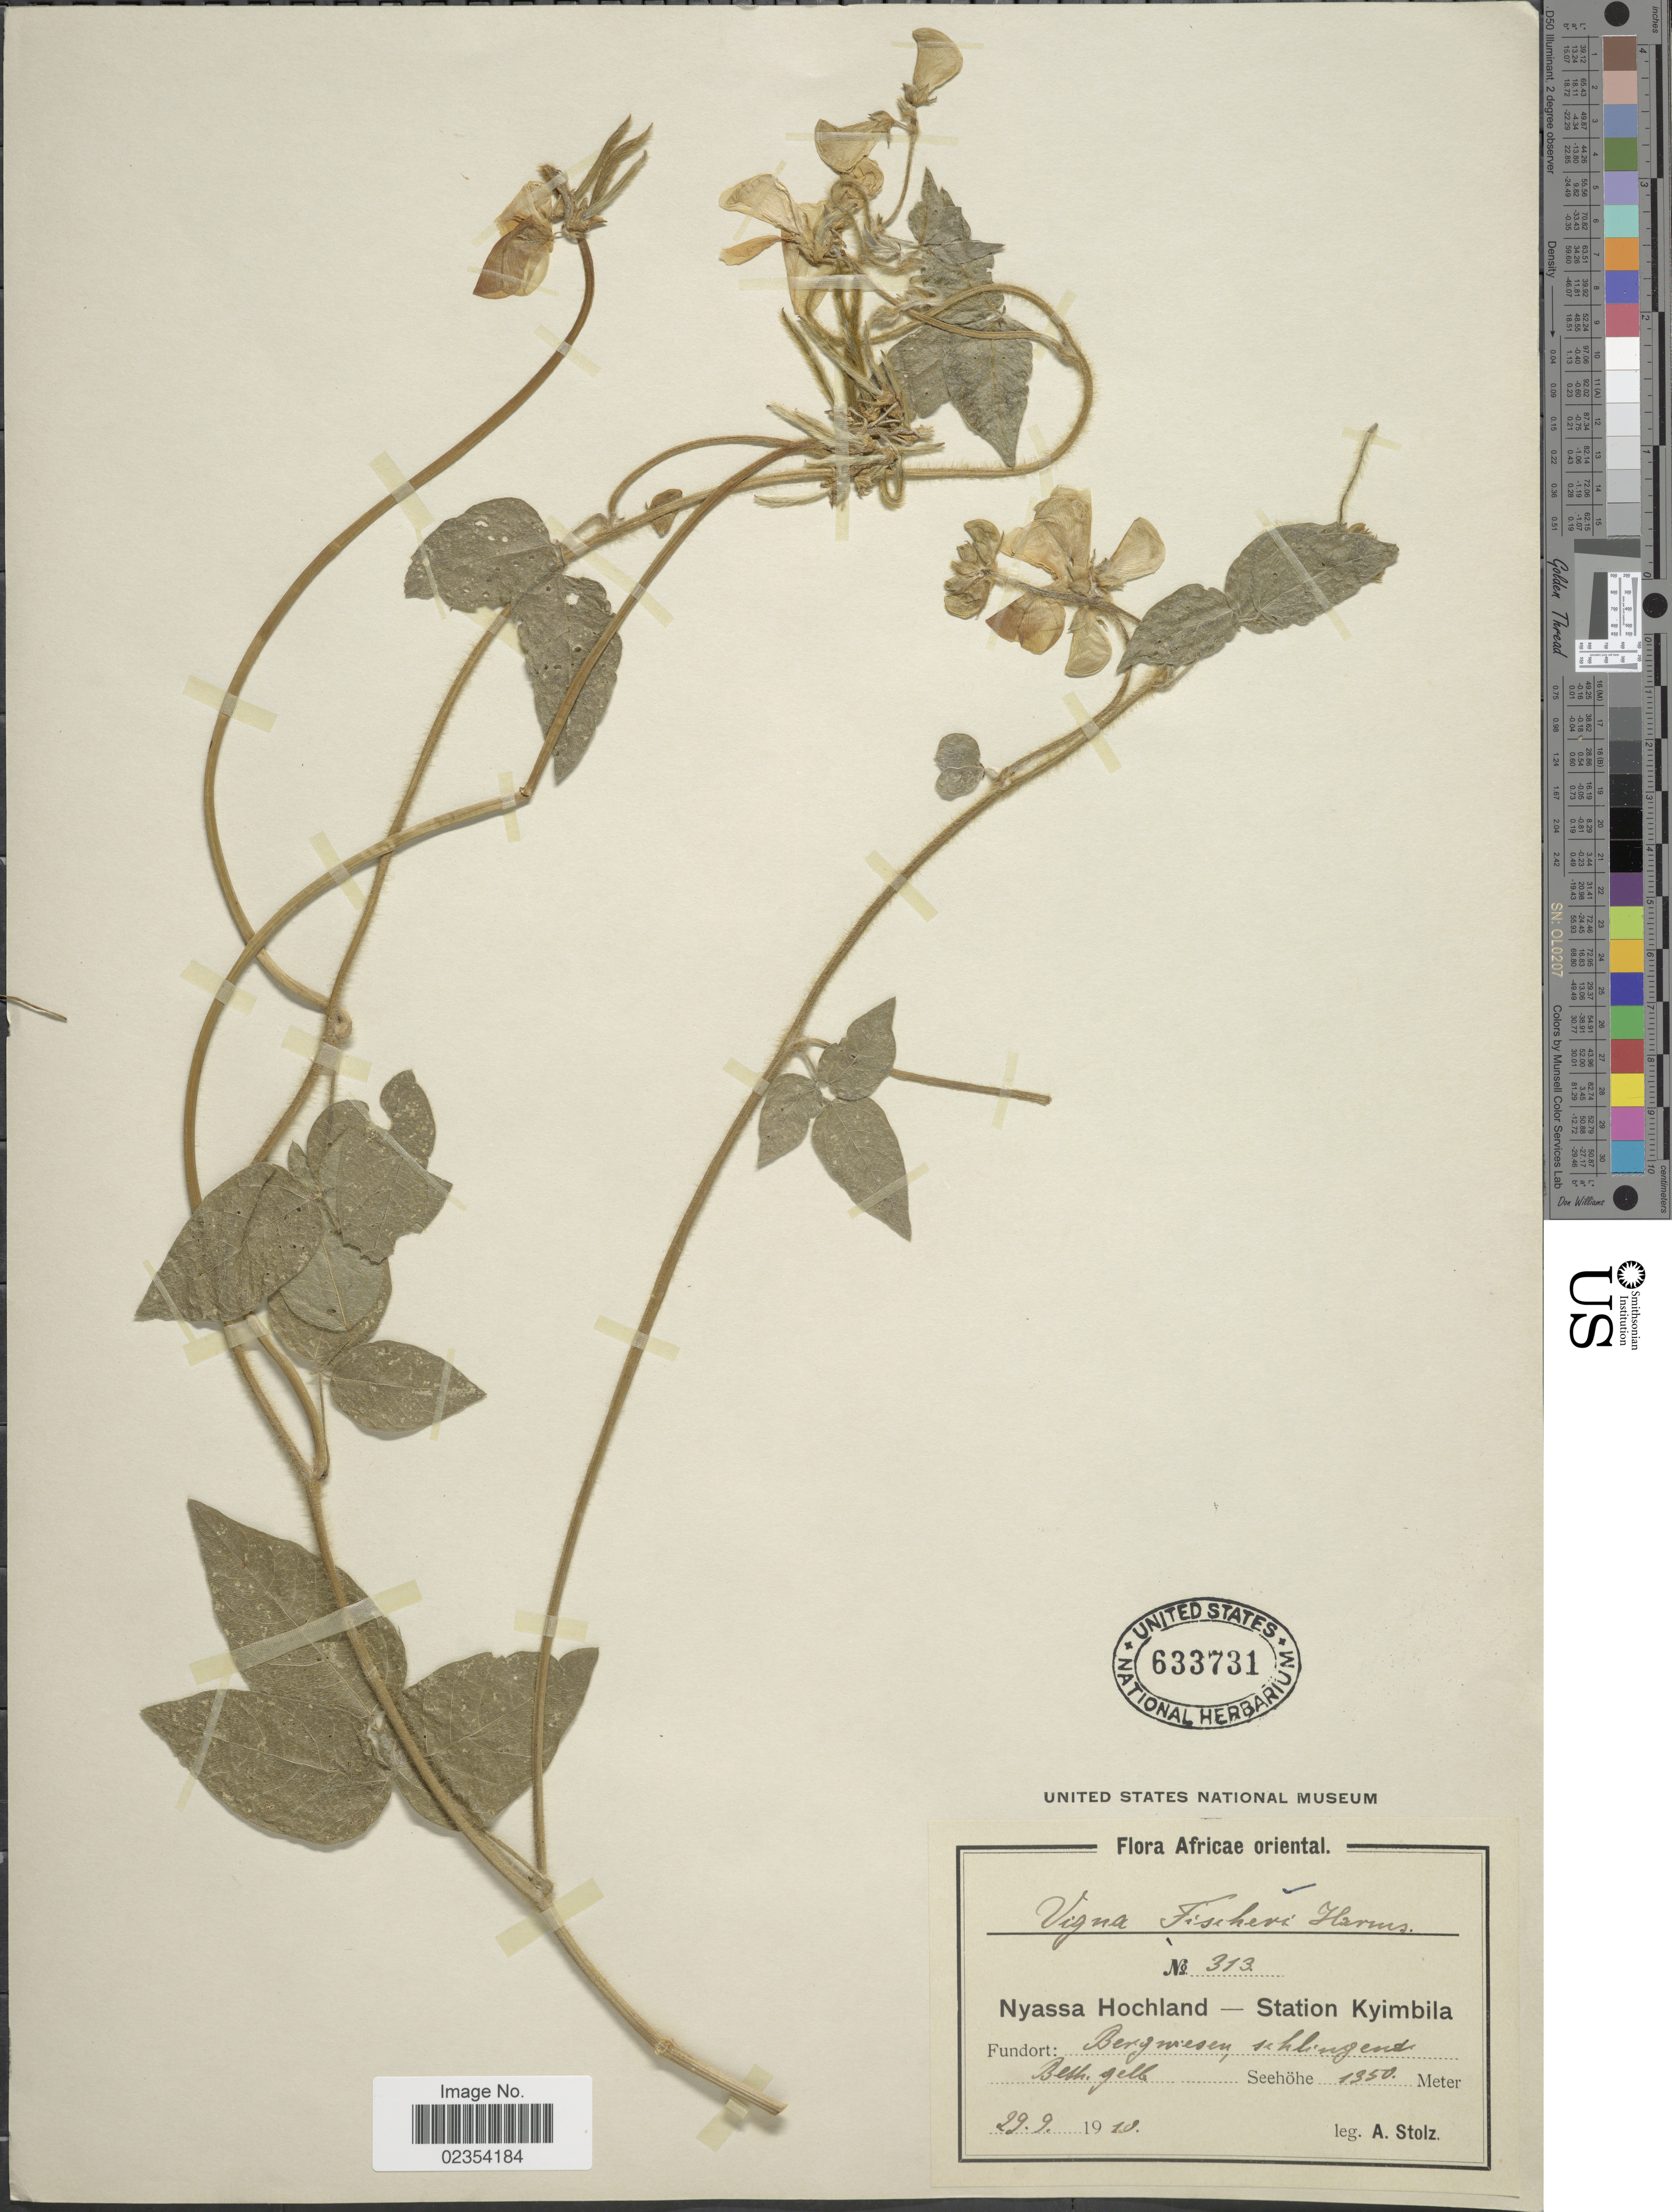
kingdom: Plantae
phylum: Tracheophyta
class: Magnoliopsida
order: Fabales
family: Fabaceae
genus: Vigna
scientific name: Vigna fischeri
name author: Harms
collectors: A. Stolz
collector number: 313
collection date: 1910-09-29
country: Malawi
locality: Africae oriental, Nyasa Hochland-Station Kyimbila, Fundort: Bergwiesen, schlingend Besh. gelb.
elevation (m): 1350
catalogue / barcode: US 633731